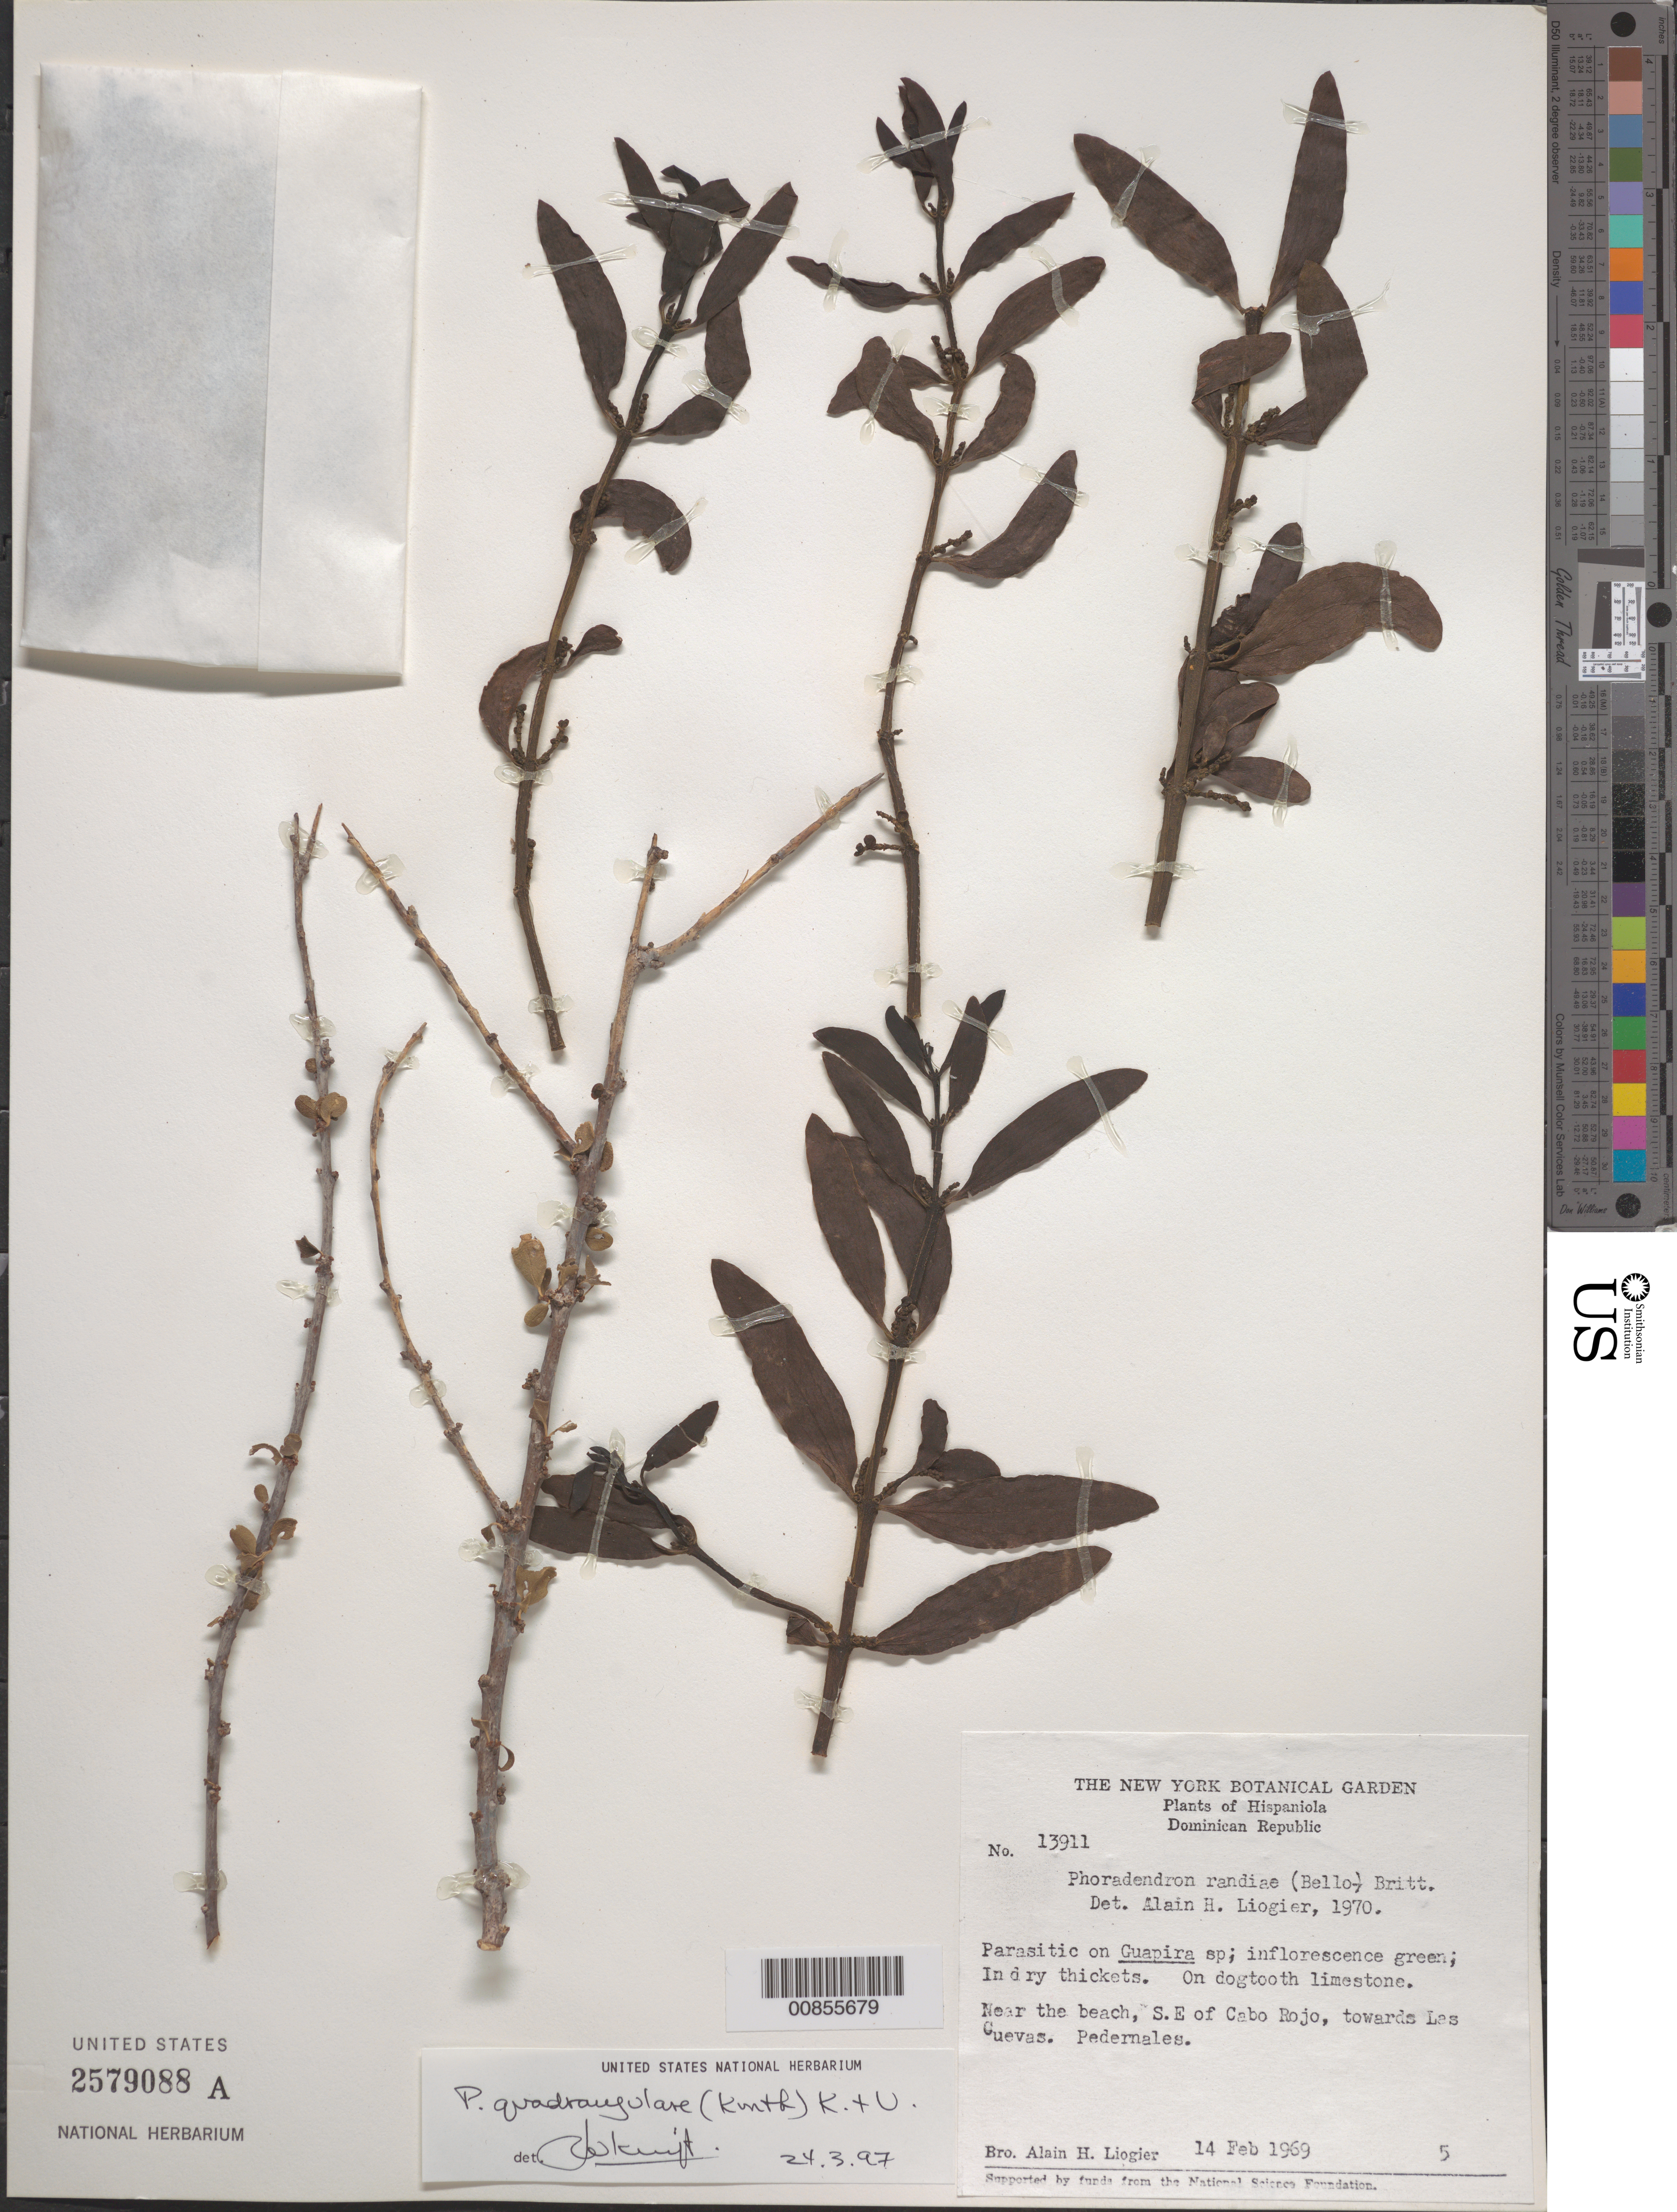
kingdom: Plantae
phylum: Tracheophyta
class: Magnoliopsida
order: Santalales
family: Viscaceae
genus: Phoradendron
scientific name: Phoradendron quadrangulare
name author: (Kunth) Griseb.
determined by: Kuijt, Job, (CANADA)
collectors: A. H. Liogier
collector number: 13911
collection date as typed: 14 Feb 1969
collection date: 1969-02-14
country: Dominican Republic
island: Hispaniola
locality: Near the beach, S.E. of Cabo Rojo, towards Las Cuevas. Pedernales.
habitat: On Guapira sp.; in dry thickets. On dogtooth limestone.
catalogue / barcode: US 2579088A